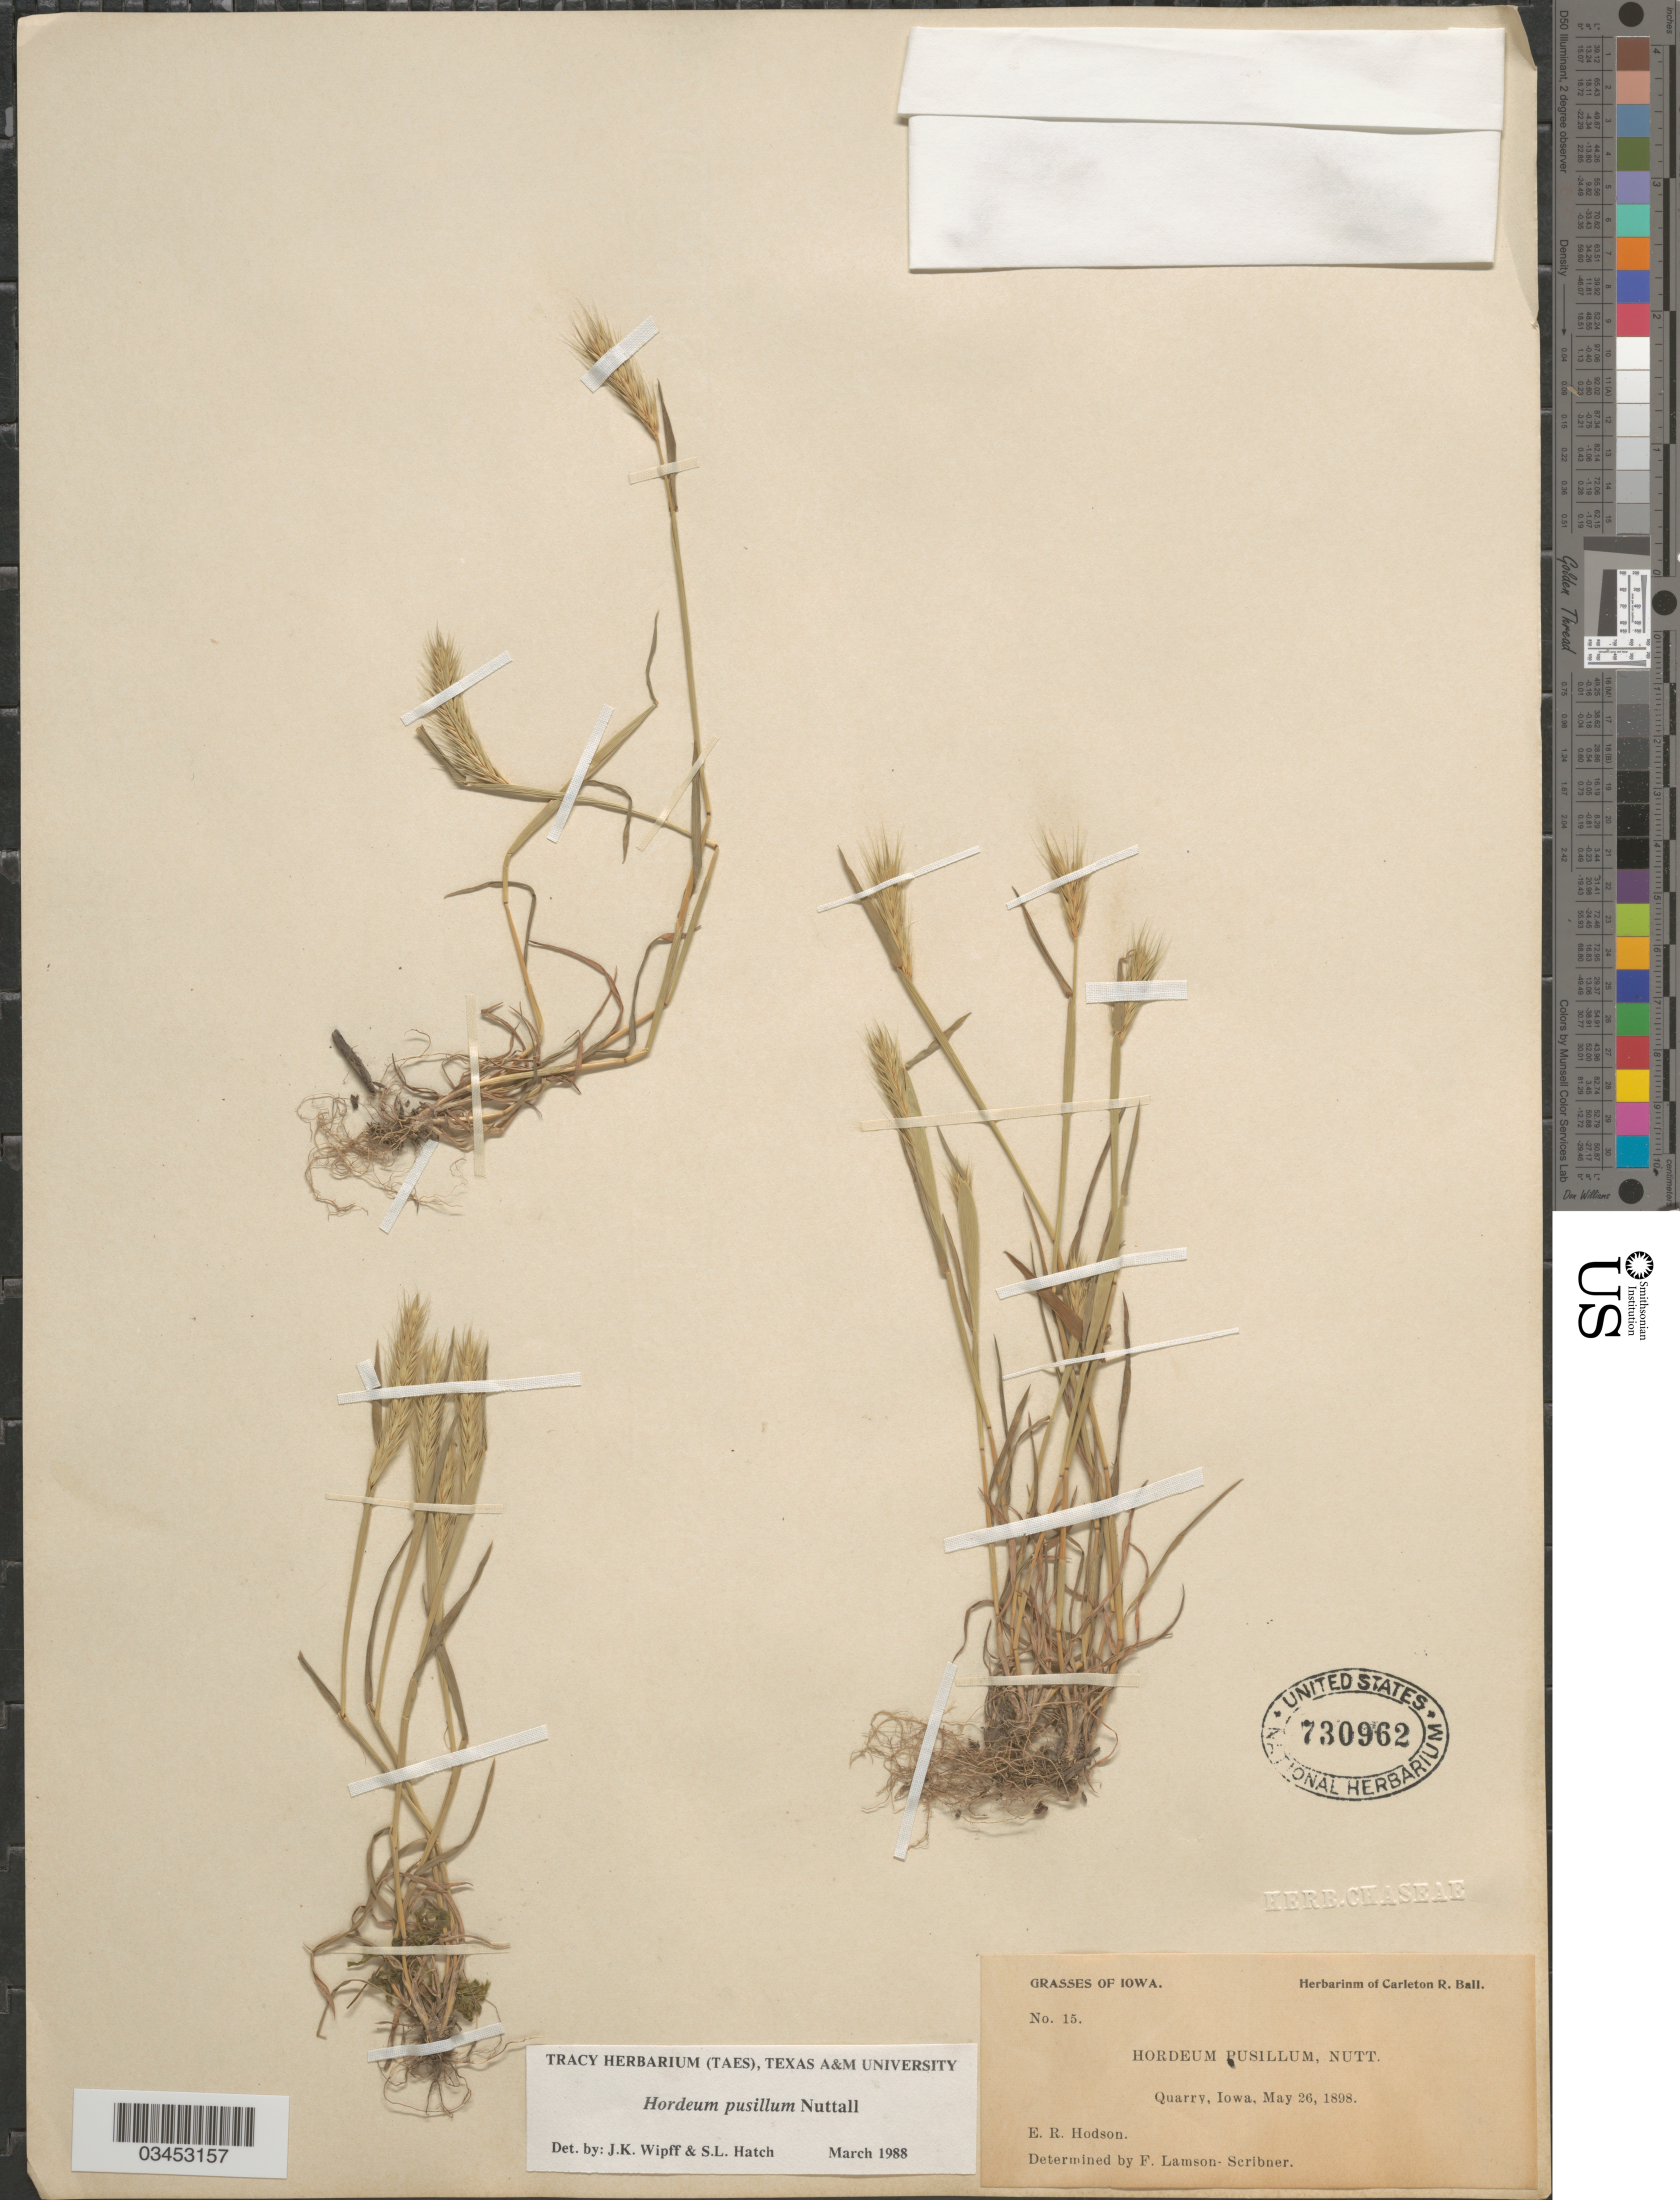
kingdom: Plantae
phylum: Tracheophyta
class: Liliopsida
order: Poales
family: Poaceae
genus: Hordeum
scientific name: Hordeum pusillum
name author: Nutt.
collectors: E. Hodson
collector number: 15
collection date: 1898-05-26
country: United States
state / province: Iowa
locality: Quarry.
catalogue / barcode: US 730962